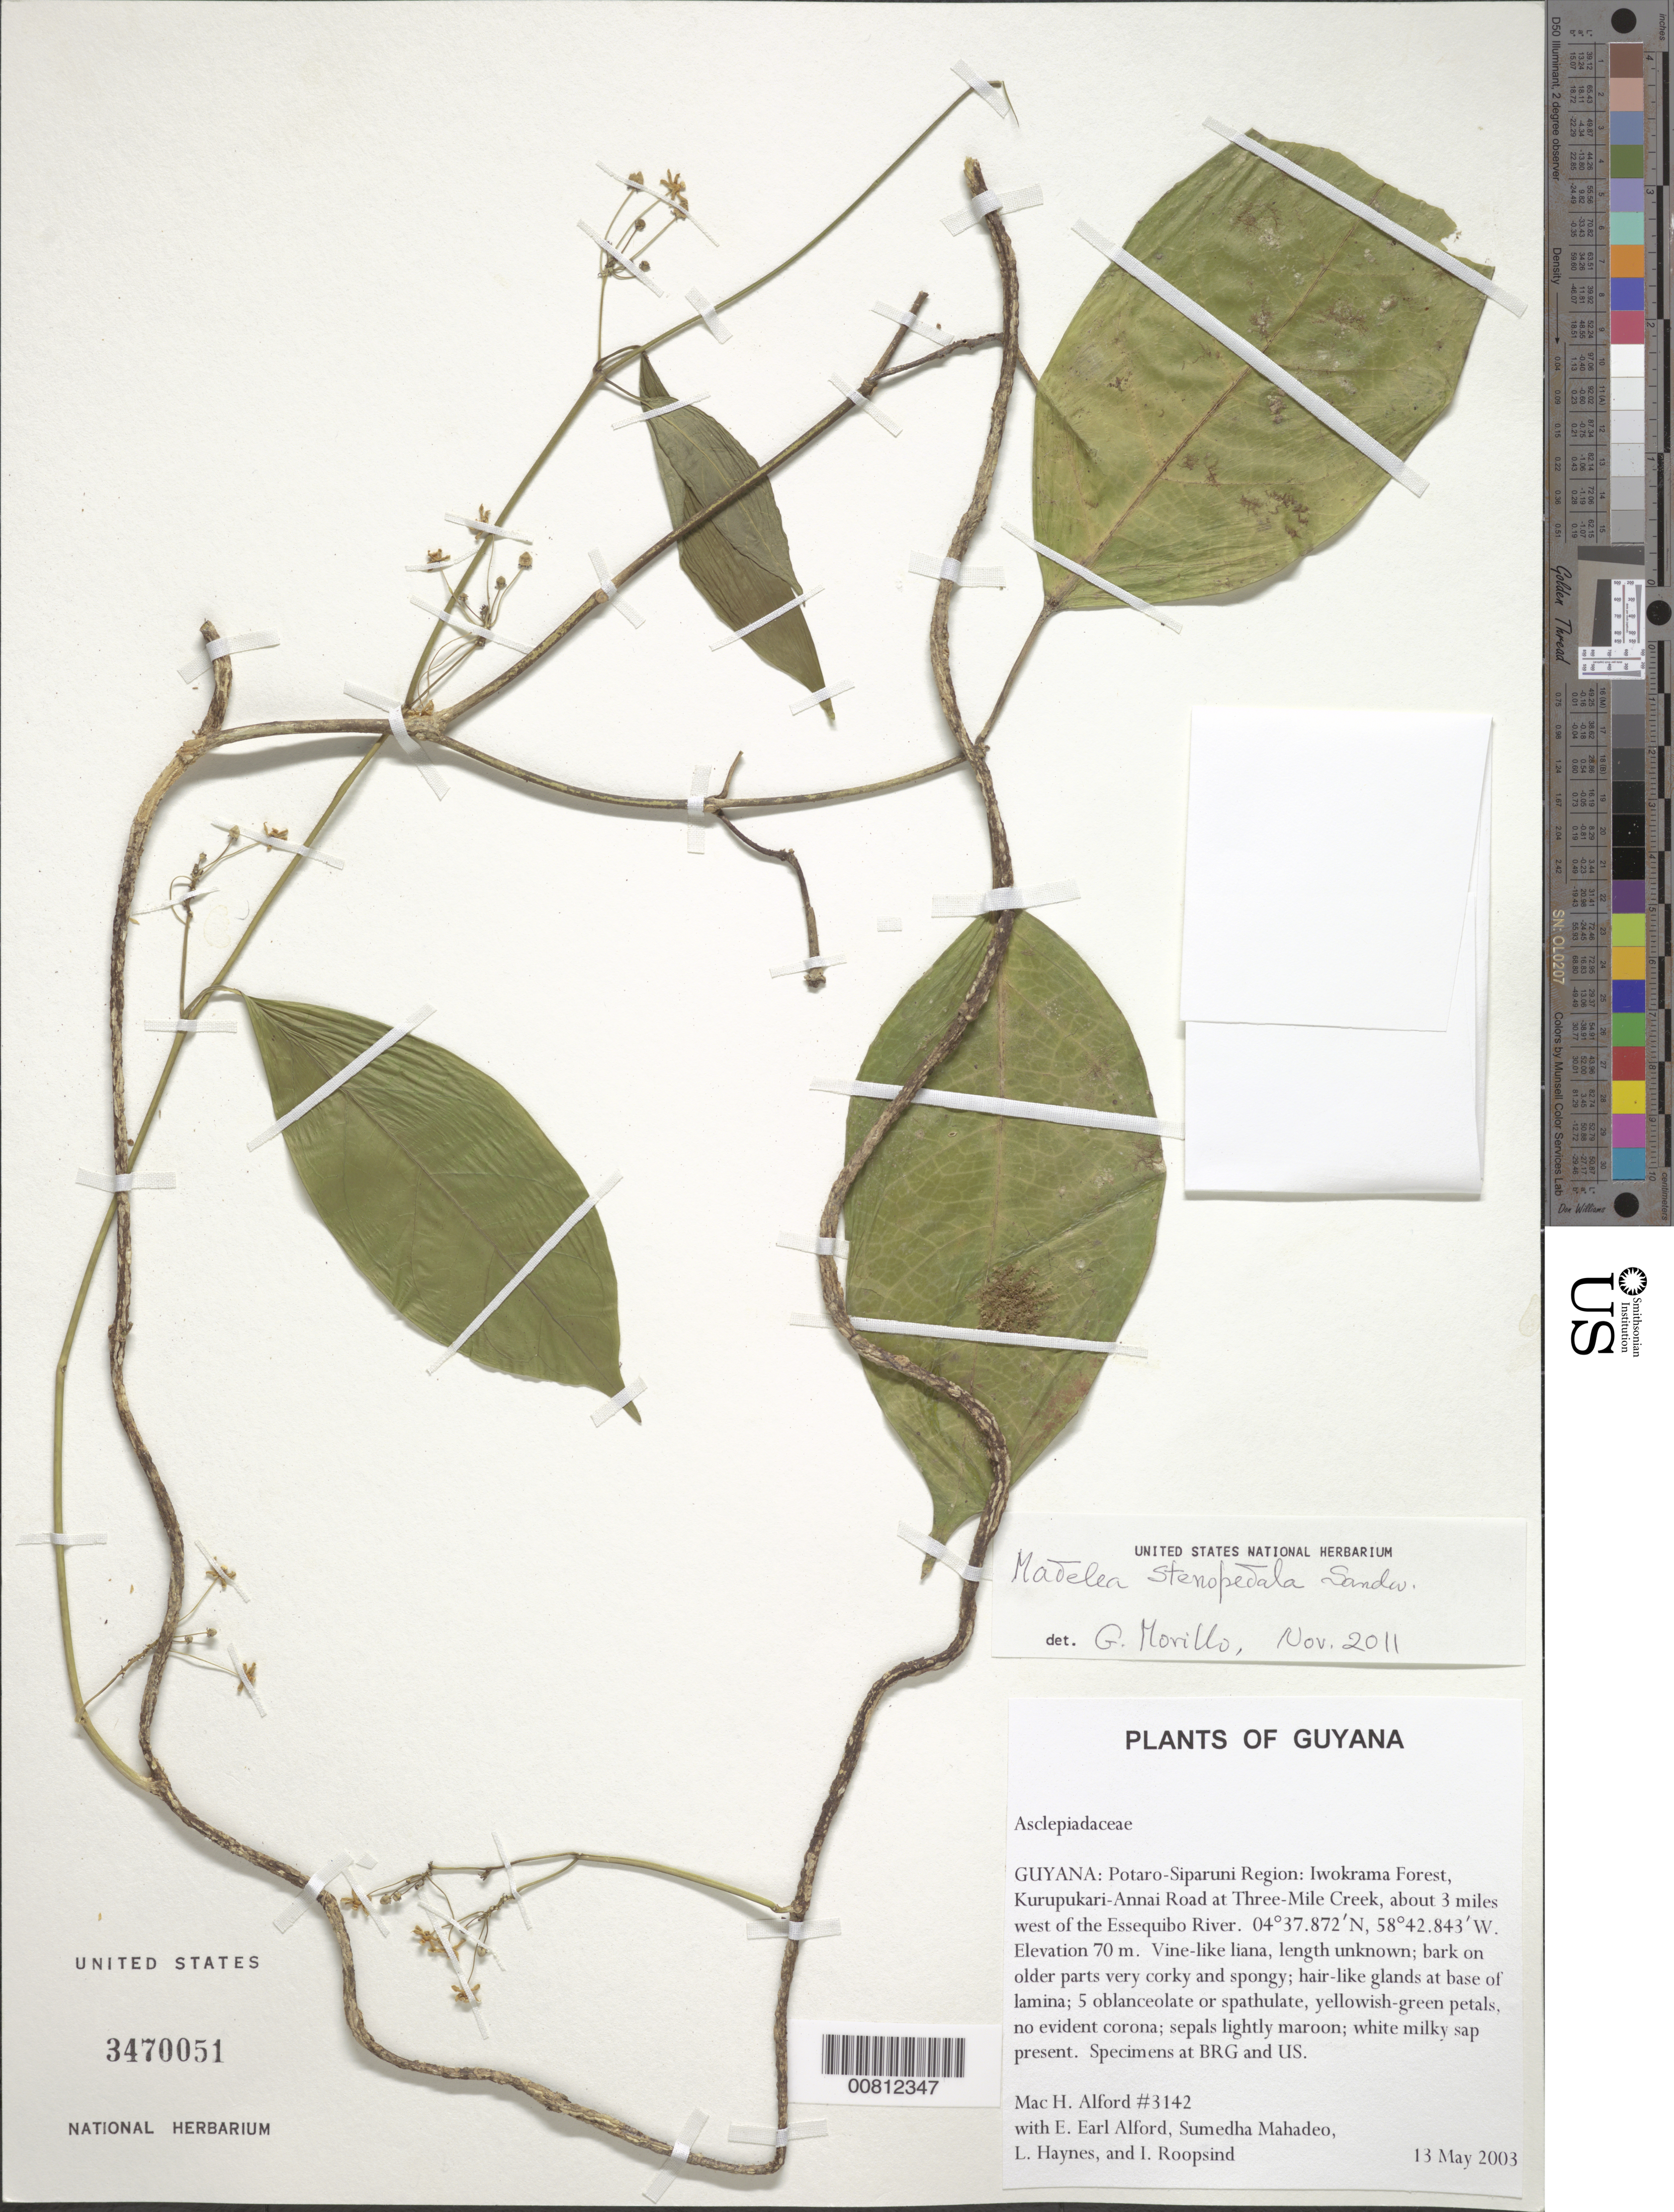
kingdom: Plantae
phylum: Tracheophyta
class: Magnoliopsida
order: Gentianales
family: Apocynaceae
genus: Matelea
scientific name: Matelea stenopetala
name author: Sandwith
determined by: Morillo, G. N.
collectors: M. H. Alford, E. Alford, S. Mahadeo, L. Haynes & I. Roopsind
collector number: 3142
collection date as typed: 13-May-03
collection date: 2003-05-13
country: Guyana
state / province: Potaro-Siparuni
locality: Iwokrama Forest, Kurupukari-Annai Road at Three-Mile Creek, about 3 miles W of Essequibo R.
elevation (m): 70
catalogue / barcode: US 3470051